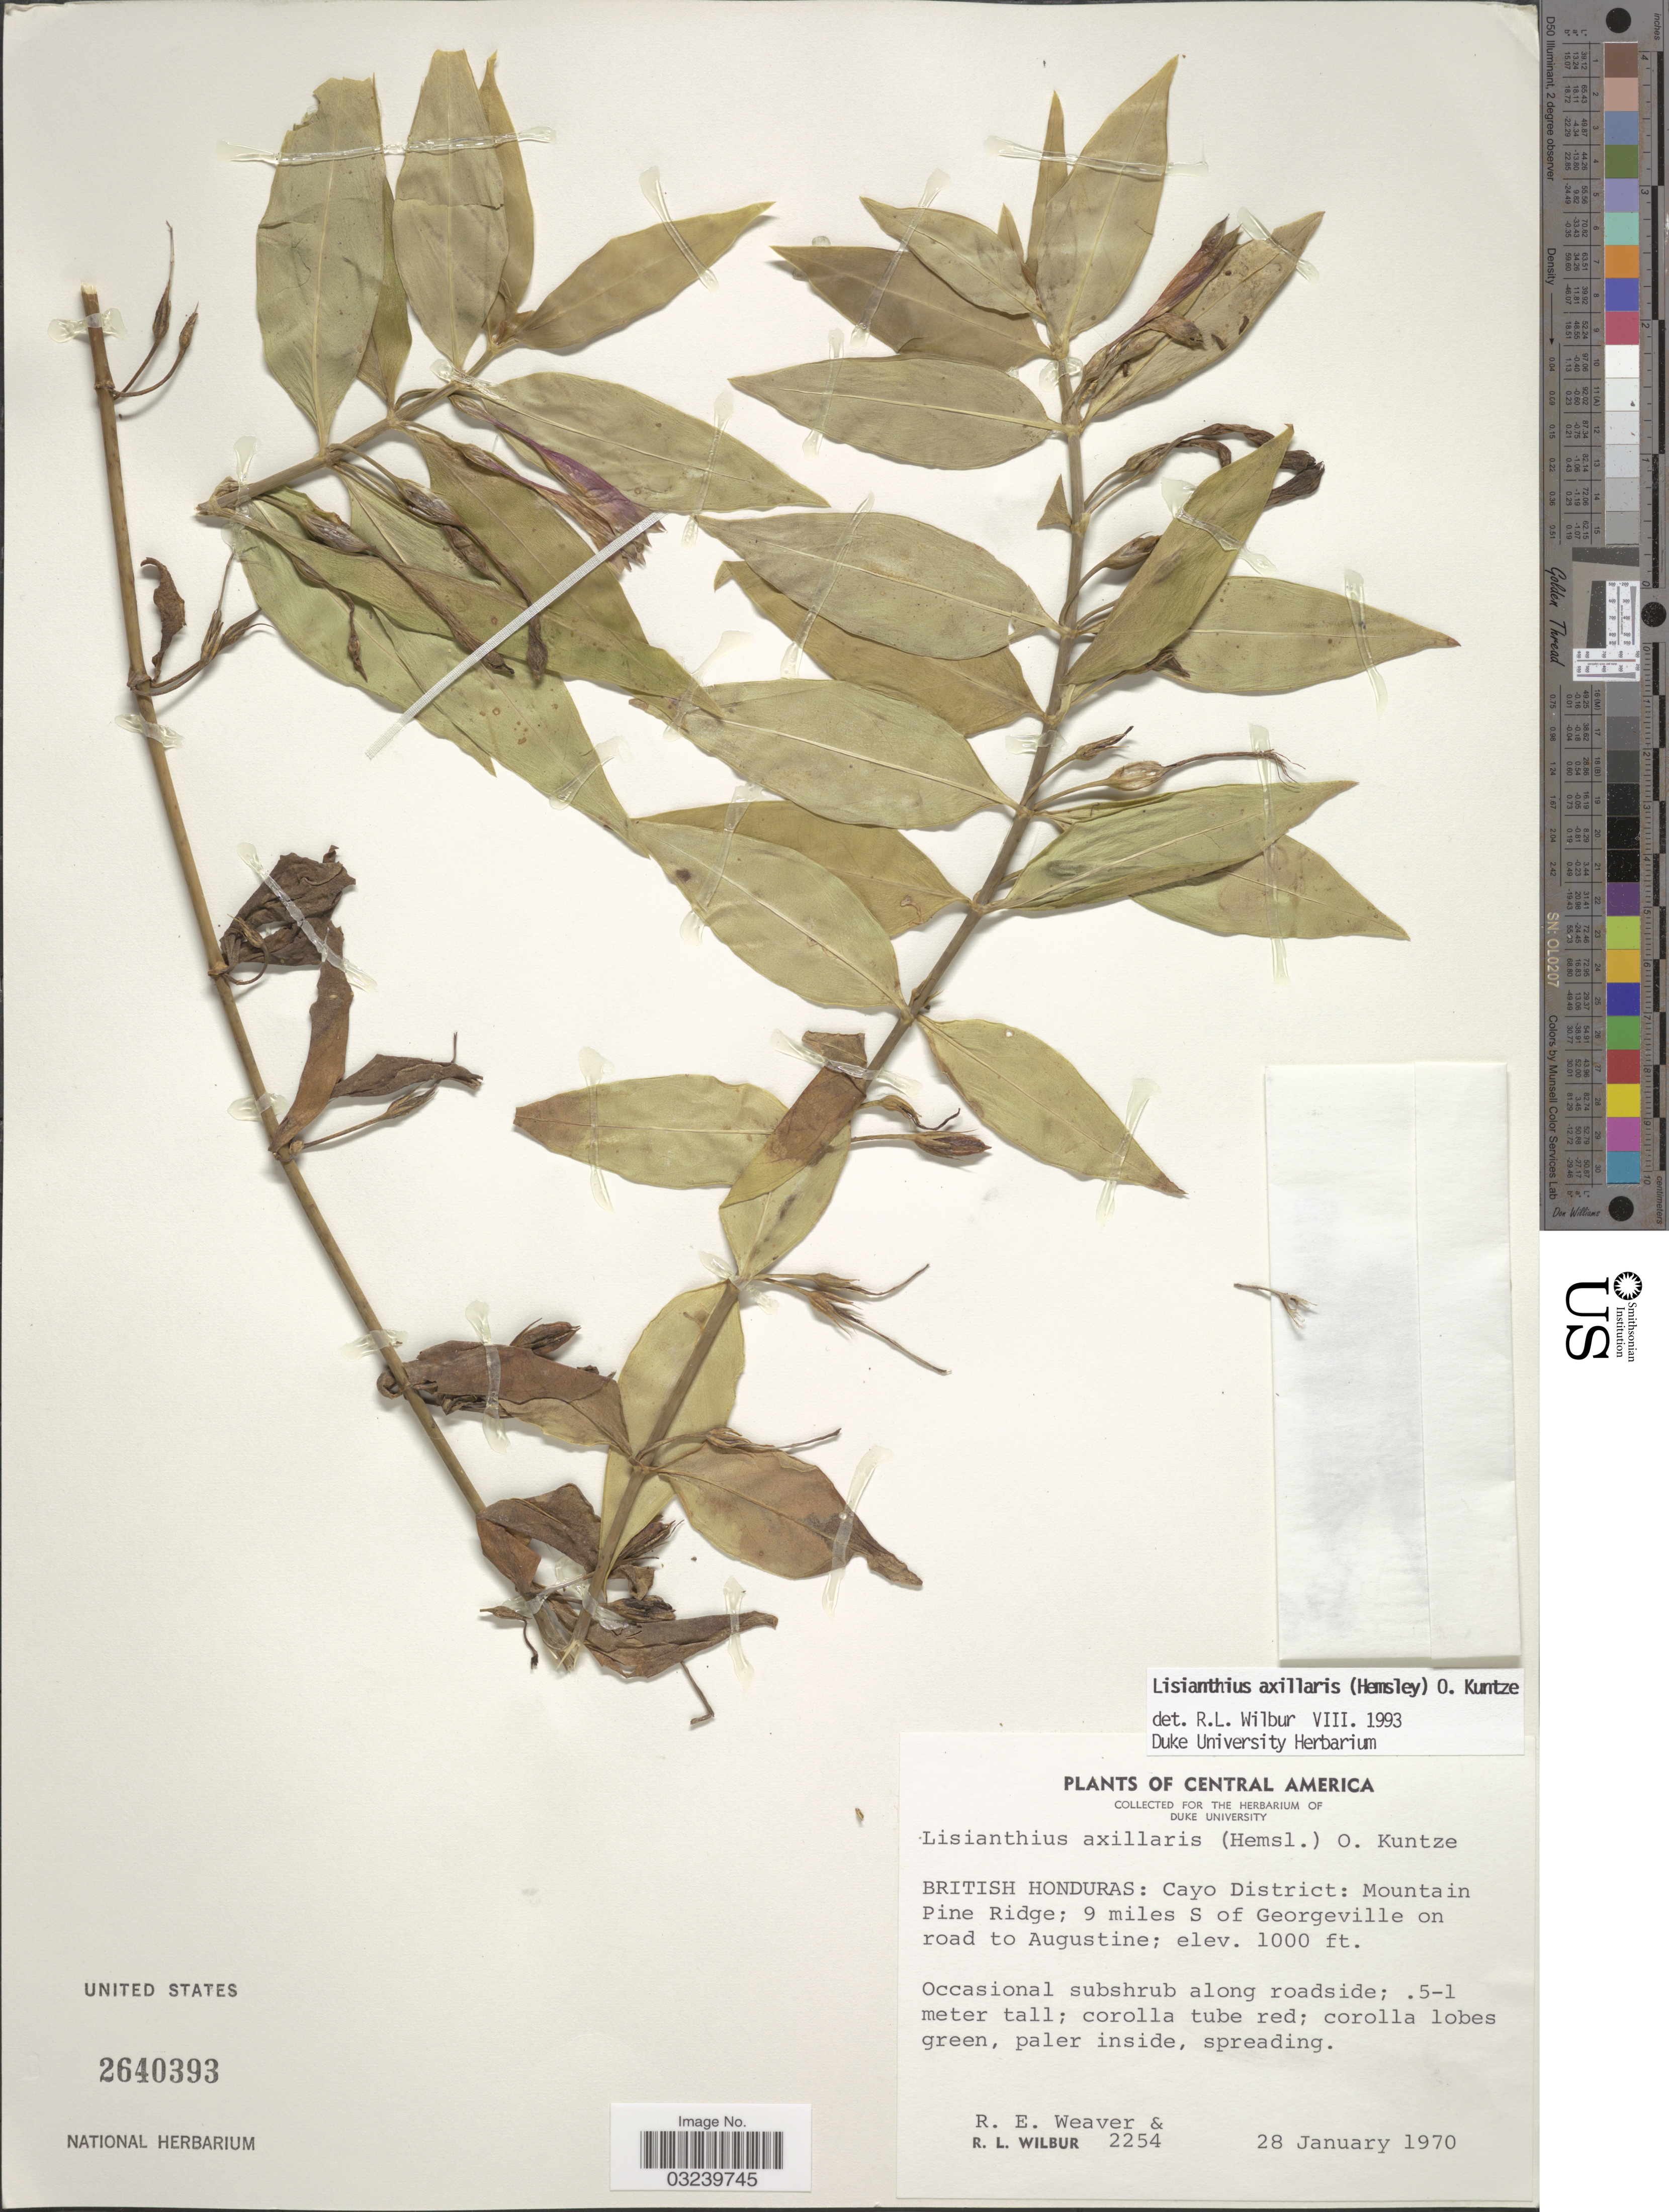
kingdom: Plantae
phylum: Tracheophyta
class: Magnoliopsida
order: Gentianales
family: Gentianaceae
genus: Lisianthius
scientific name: Lisianthius axillaris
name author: (Hemsl.) Kuntze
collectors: R. E. Weaver & R. L. Wilbur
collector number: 2254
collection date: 1970-01-28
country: Belize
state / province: Cayo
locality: British Honduras: Cayo District: Mountain Pine Ridge; 9 miles S of Georgeville on road to Augustine.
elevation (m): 305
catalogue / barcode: US 2640393